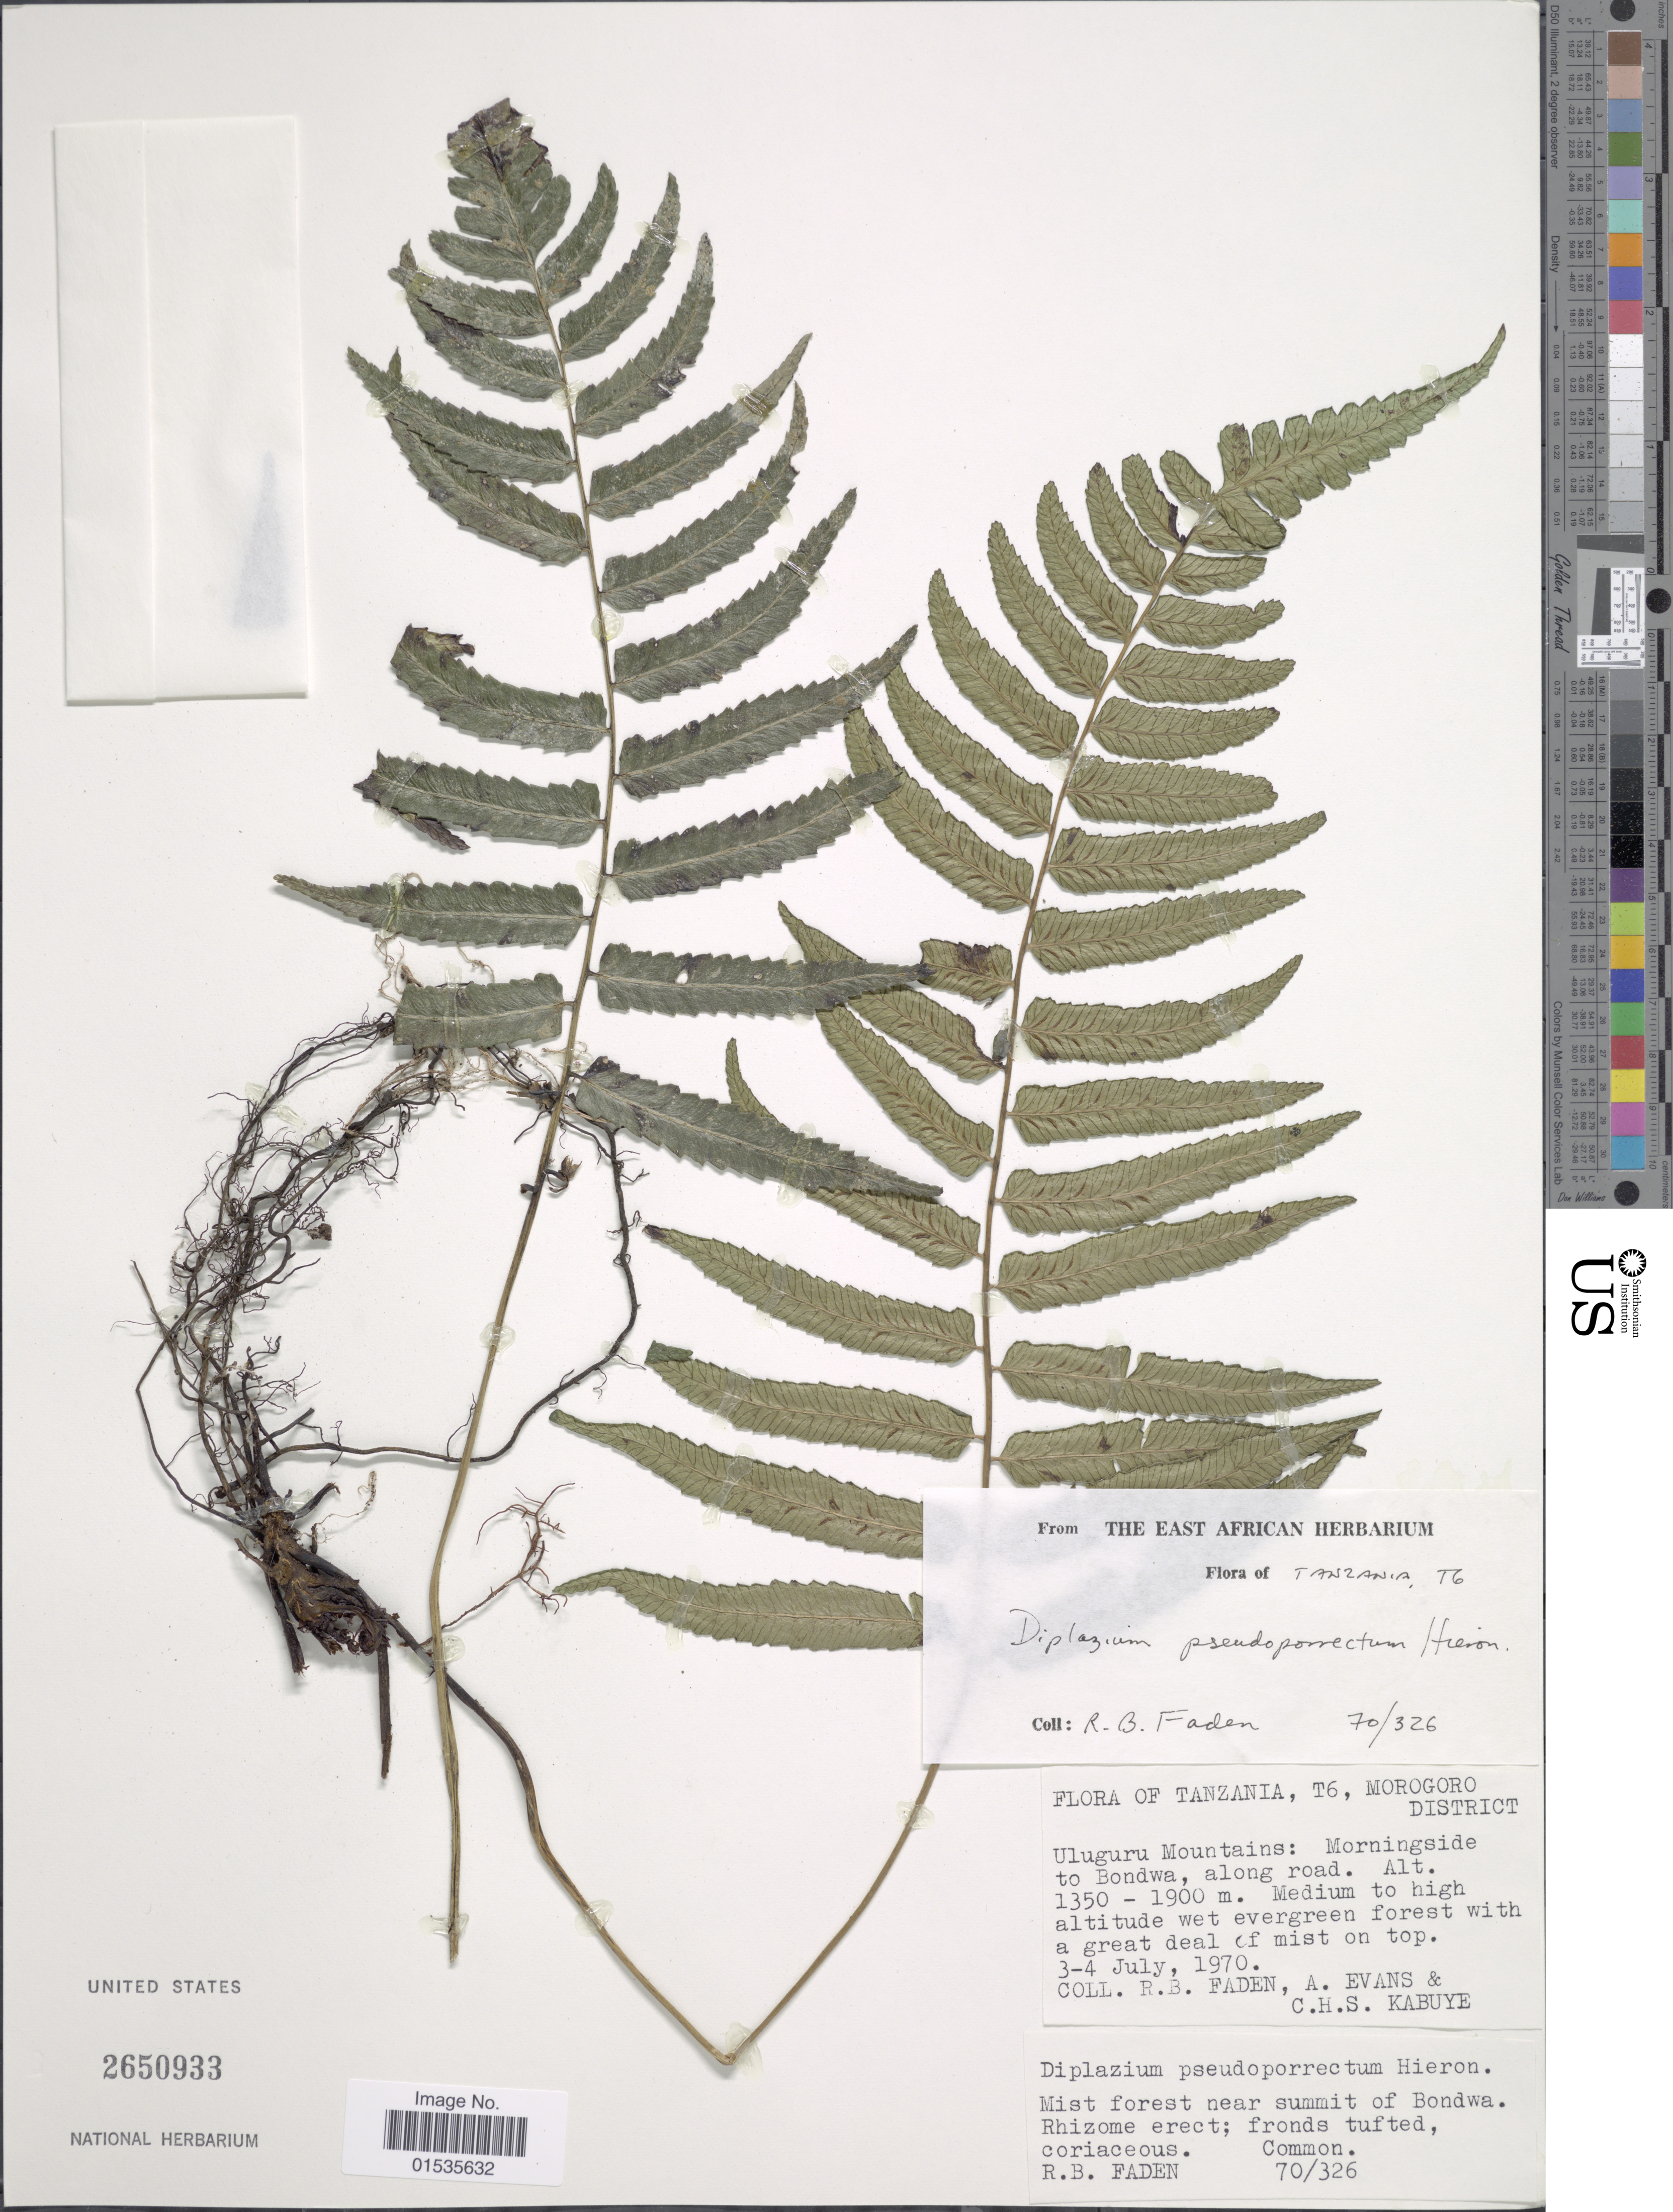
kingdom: Plantae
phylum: Tracheophyta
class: Polypodiopsida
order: Polypodiales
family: Athyriaceae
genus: Diplazium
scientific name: Diplazium pseudoporrectum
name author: Hieron.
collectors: R. B. Faden, A. Evans & C. Kabuye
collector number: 70/326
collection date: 1970-07-03/1970-07-04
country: Tanzania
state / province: Morogoro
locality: Tanzania, T6, Morogoro District. Uluguru Mountains: Morningside to Bondwa, along road.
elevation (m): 1350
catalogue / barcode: US 2650933